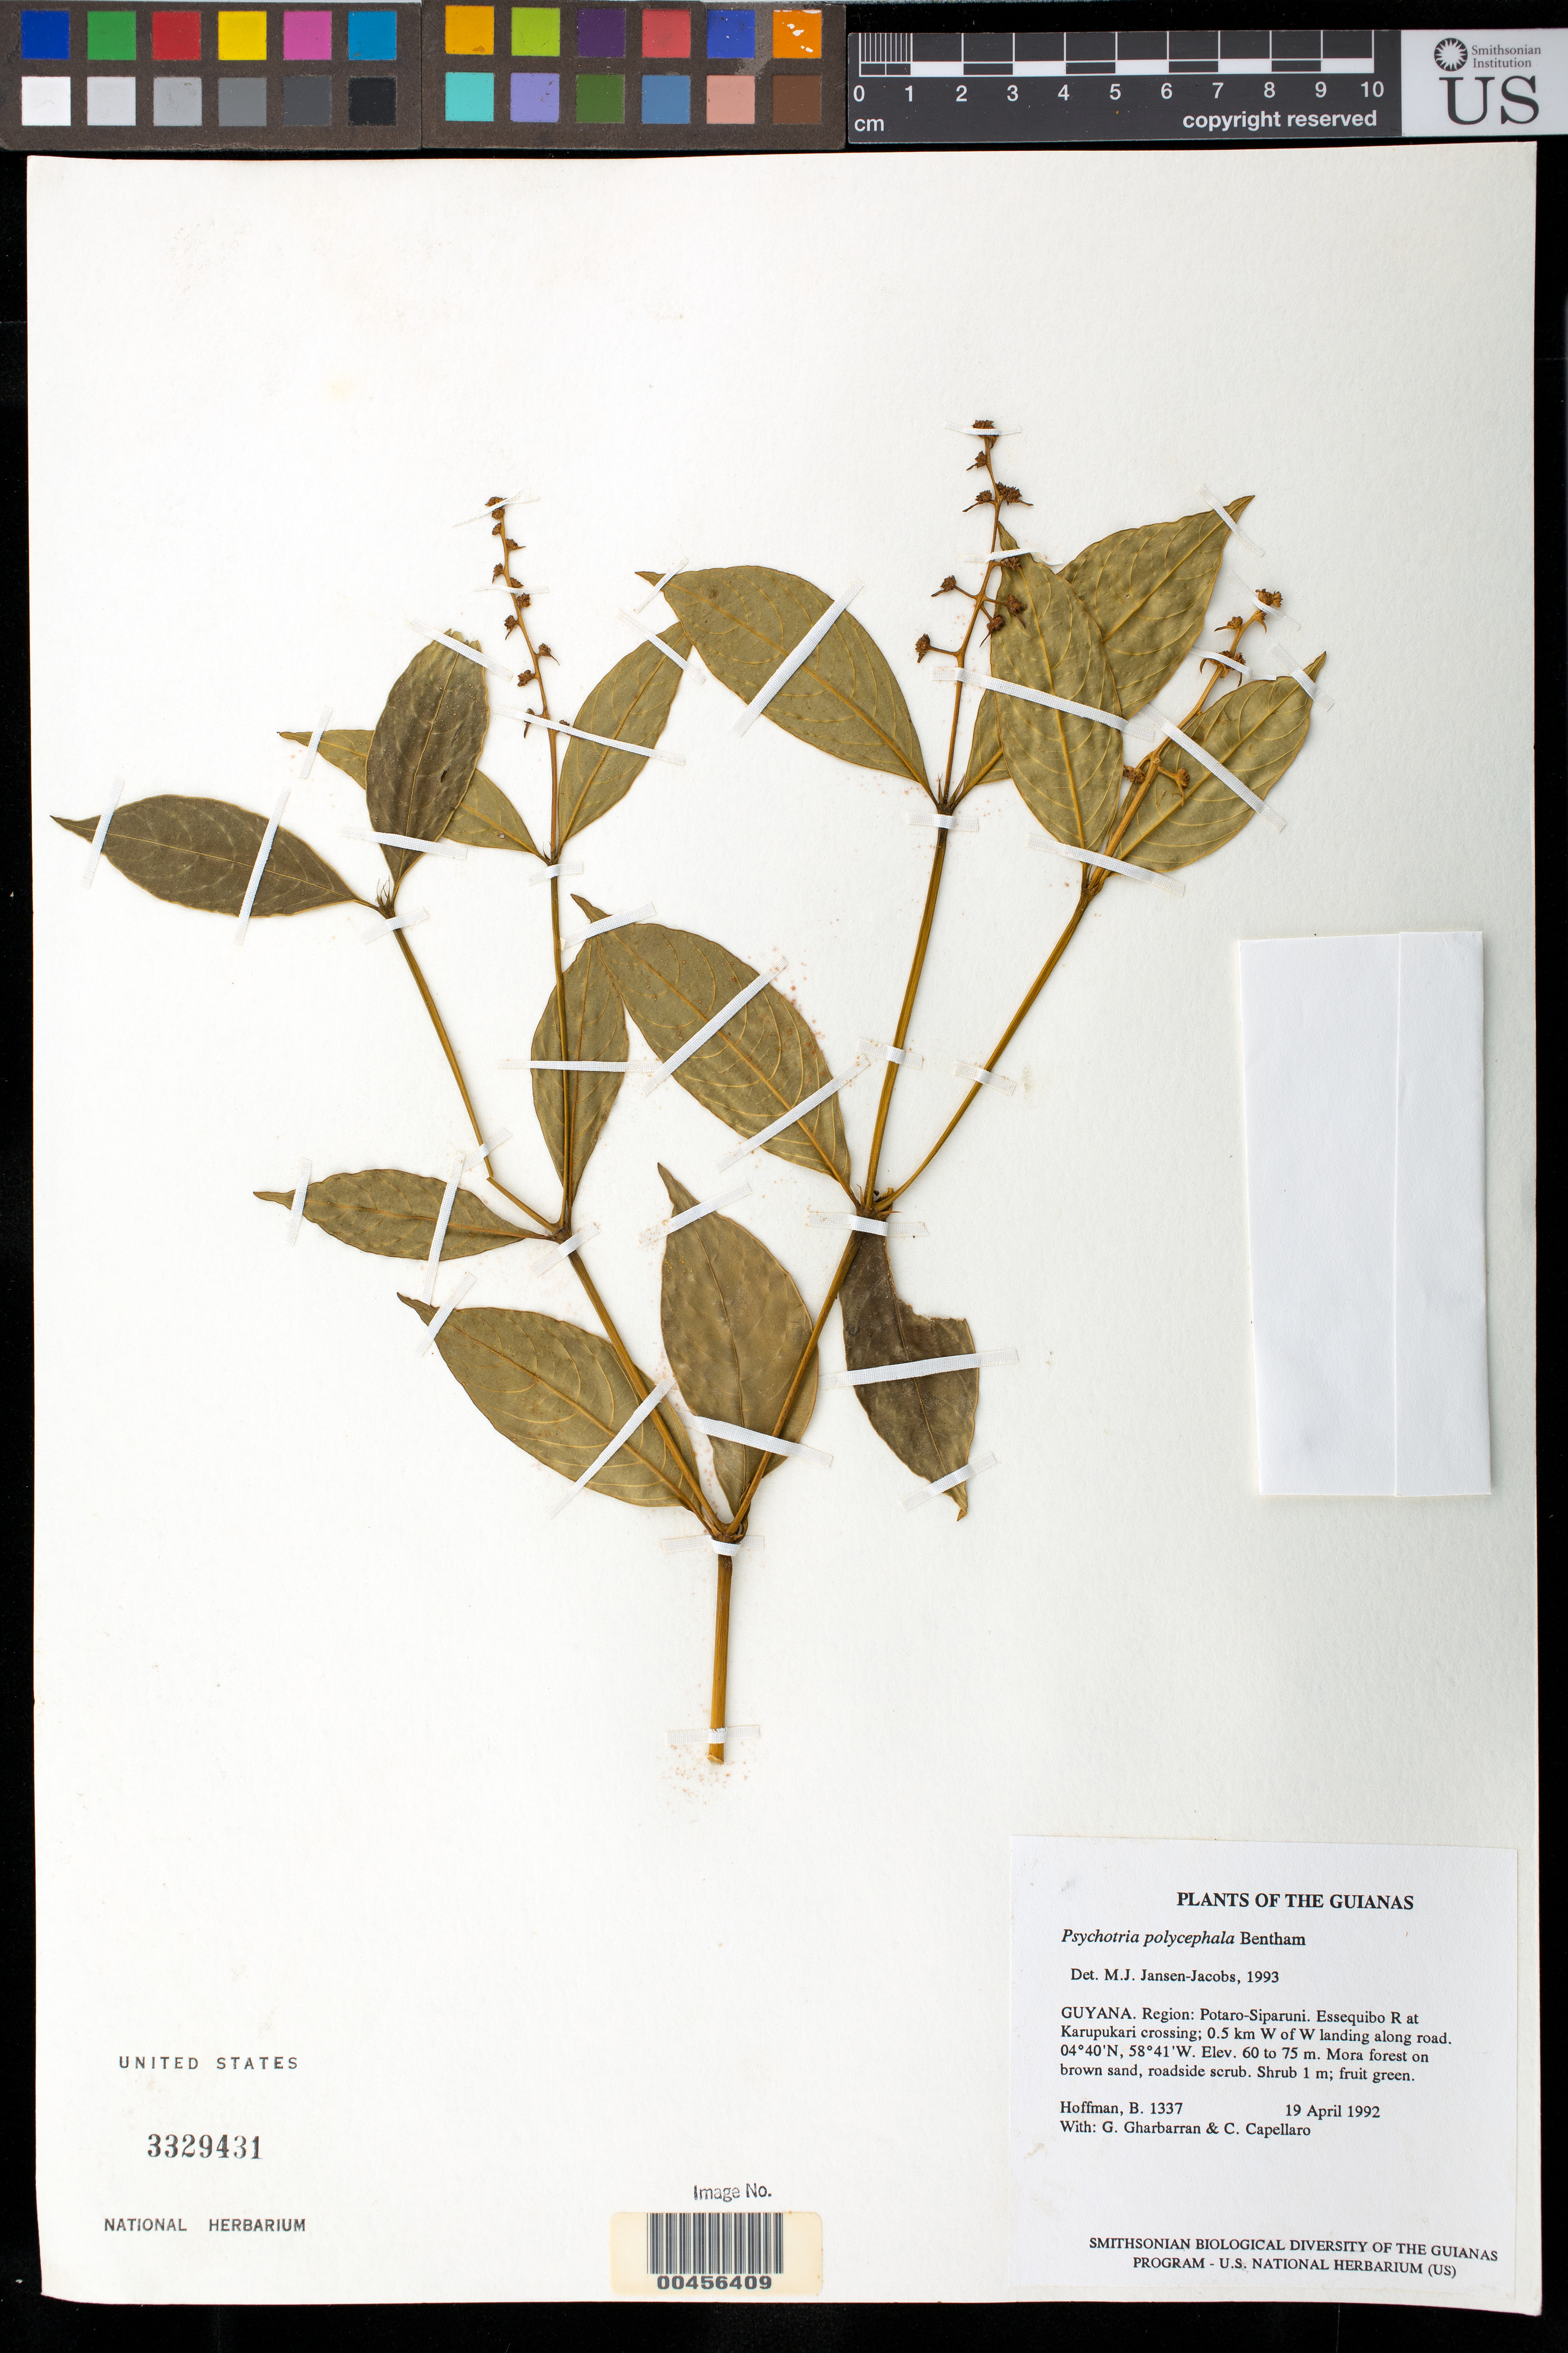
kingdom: Plantae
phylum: Tracheophyta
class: Magnoliopsida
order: Gentianales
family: Rubiaceae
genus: Palicourea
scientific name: Palicourea polycephala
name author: (Benth.) Delprete & J.H. Kirkbr.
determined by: Kirkbride, J. H., Jr.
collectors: B. Hoffman, G. Gharbarran & C. Capellaro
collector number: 1337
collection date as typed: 19 April 1992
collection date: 1992-04-19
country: Guyana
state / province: Potaro-Siparuni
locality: Essequibo River at Karupukari crossing; 0.5 km W of W landing along road. Iwokrama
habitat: Mora forest on brown sand, roadside scrub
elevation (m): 60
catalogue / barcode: US 3329431